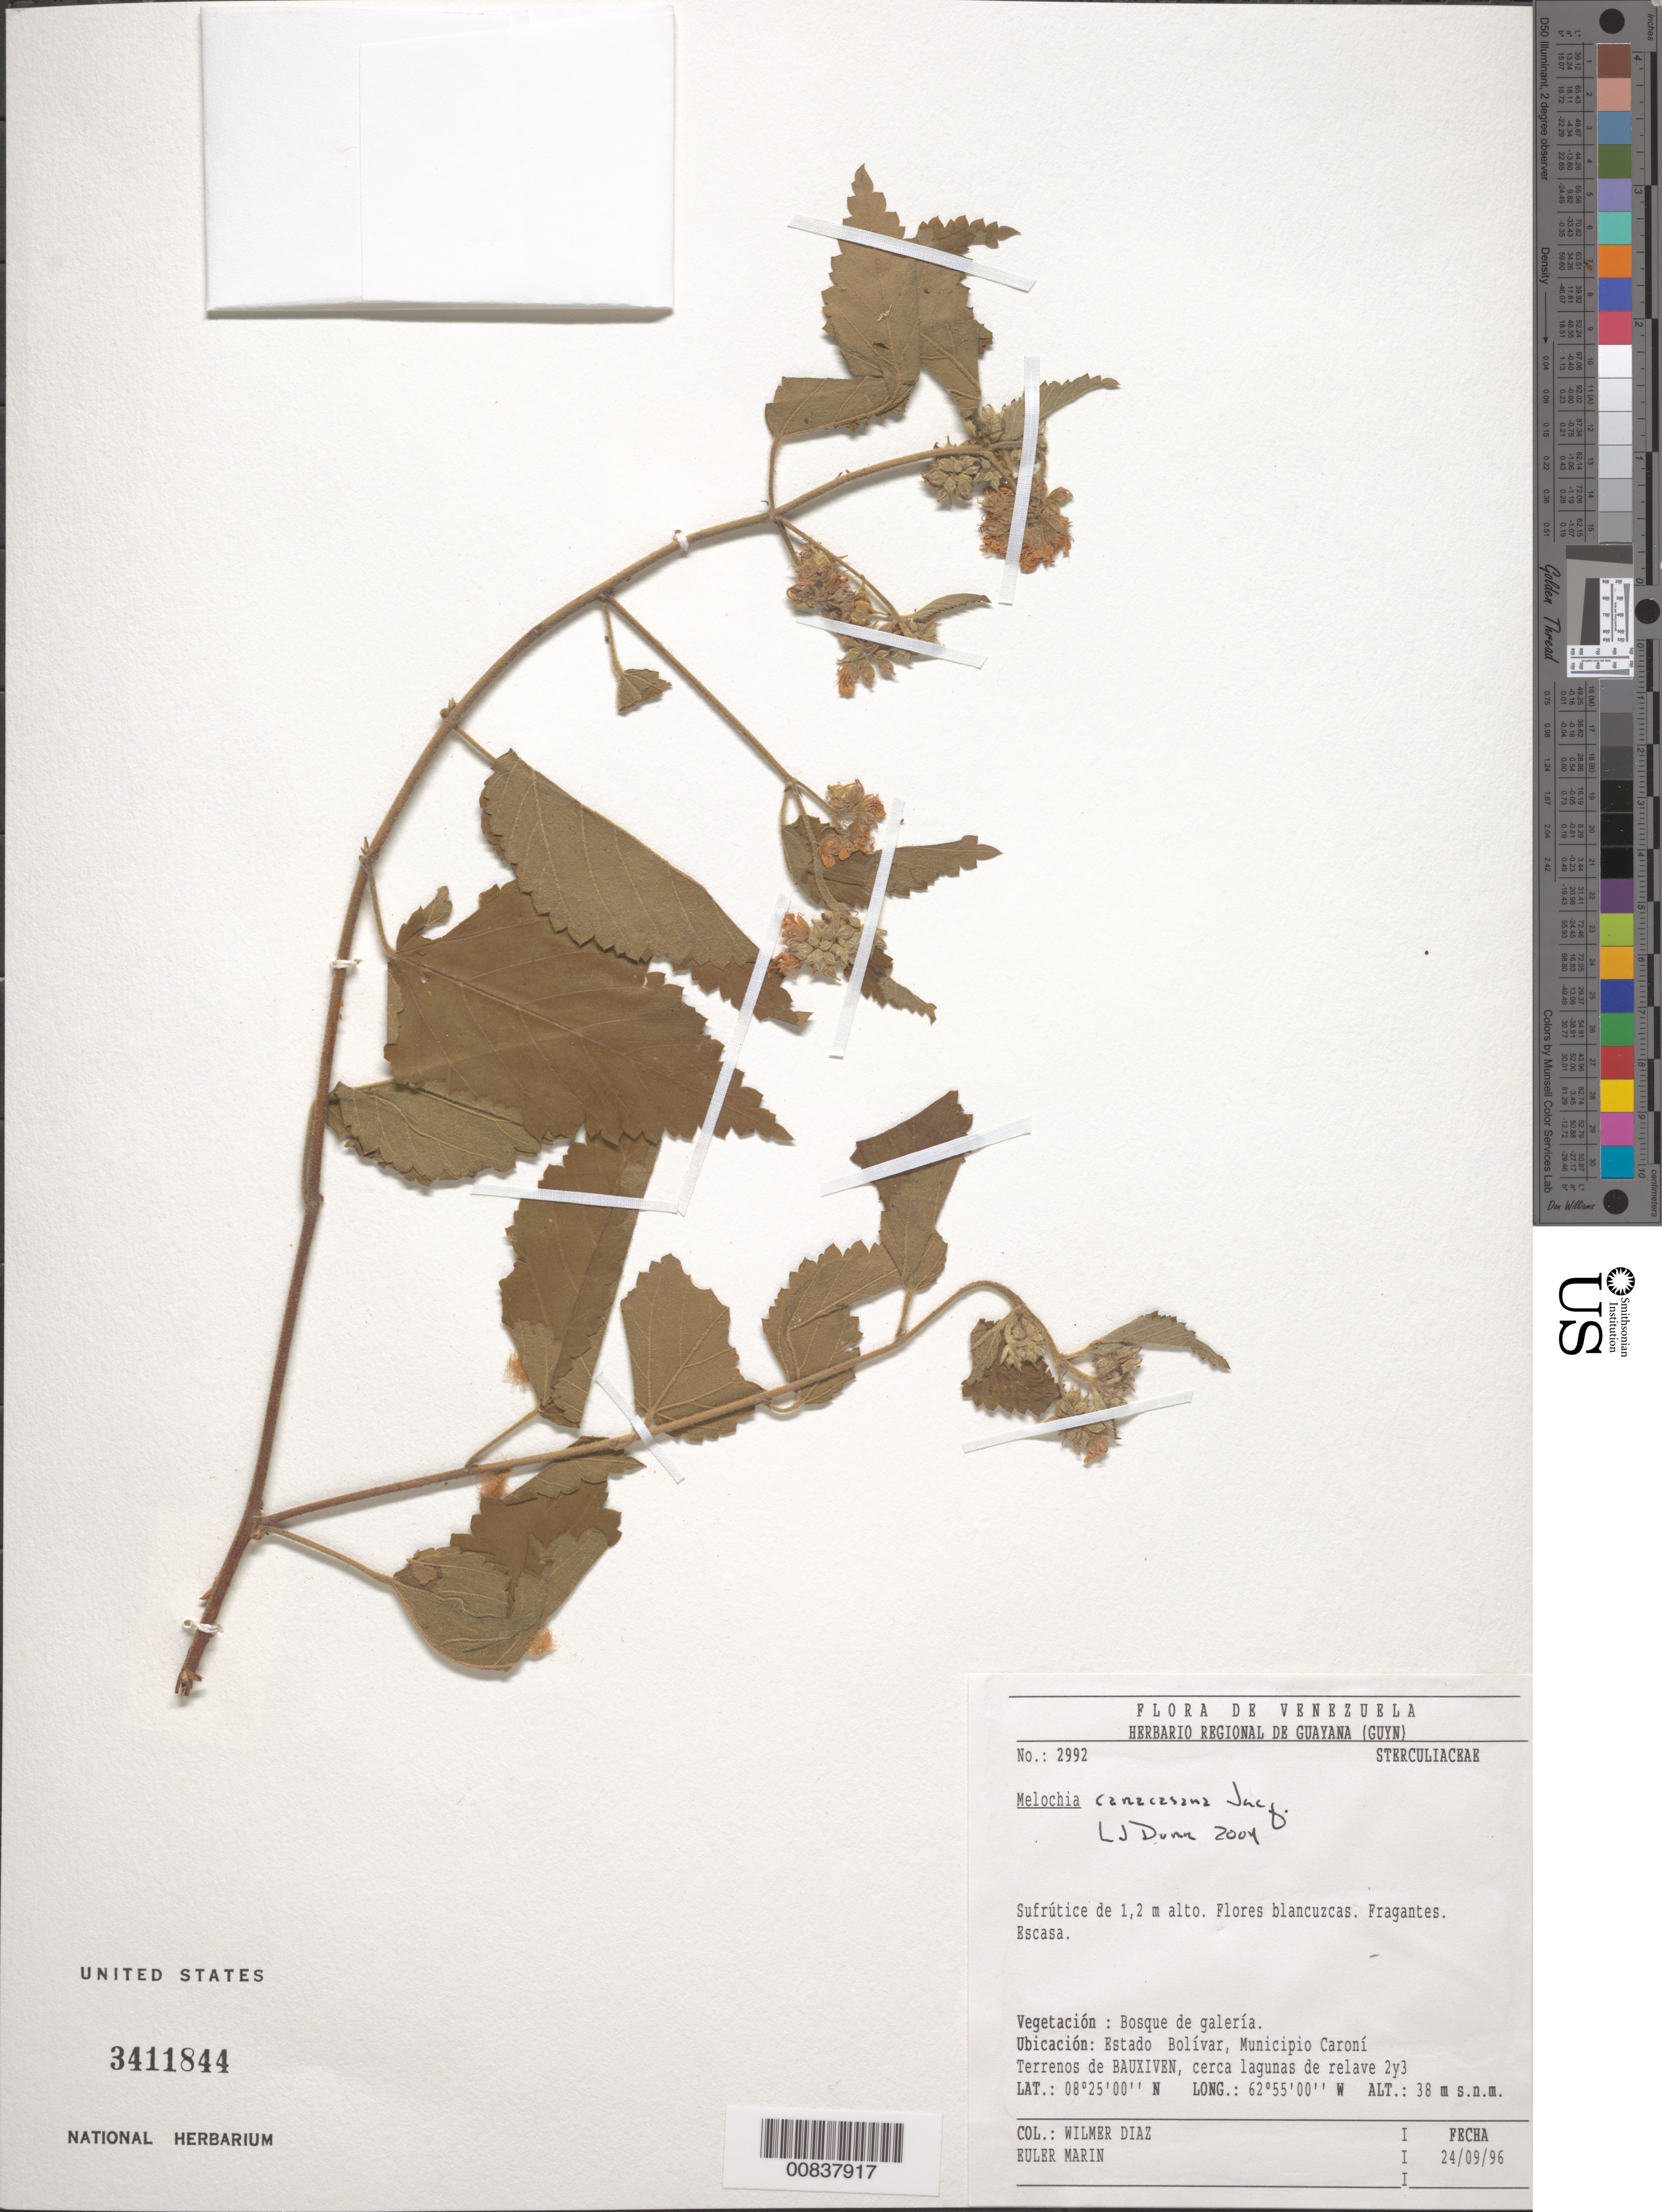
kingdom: Plantae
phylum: Tracheophyta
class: Magnoliopsida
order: Malvales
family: Malvaceae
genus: Melochia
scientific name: Melochia caracasana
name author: Jacq.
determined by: Dorr, L. J., (BOT), Smithsonian Institution - National Museum of Natural History (UNITED STATES)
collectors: W. Díaz P. & E. Marin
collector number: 2992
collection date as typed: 24-Sep-96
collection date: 1996-09-24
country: Venezuela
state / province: Bolívar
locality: Mun. Caroní, terrenos de Bauxiven, cerca lagunas de relave 2y3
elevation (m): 38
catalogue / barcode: US 3411811